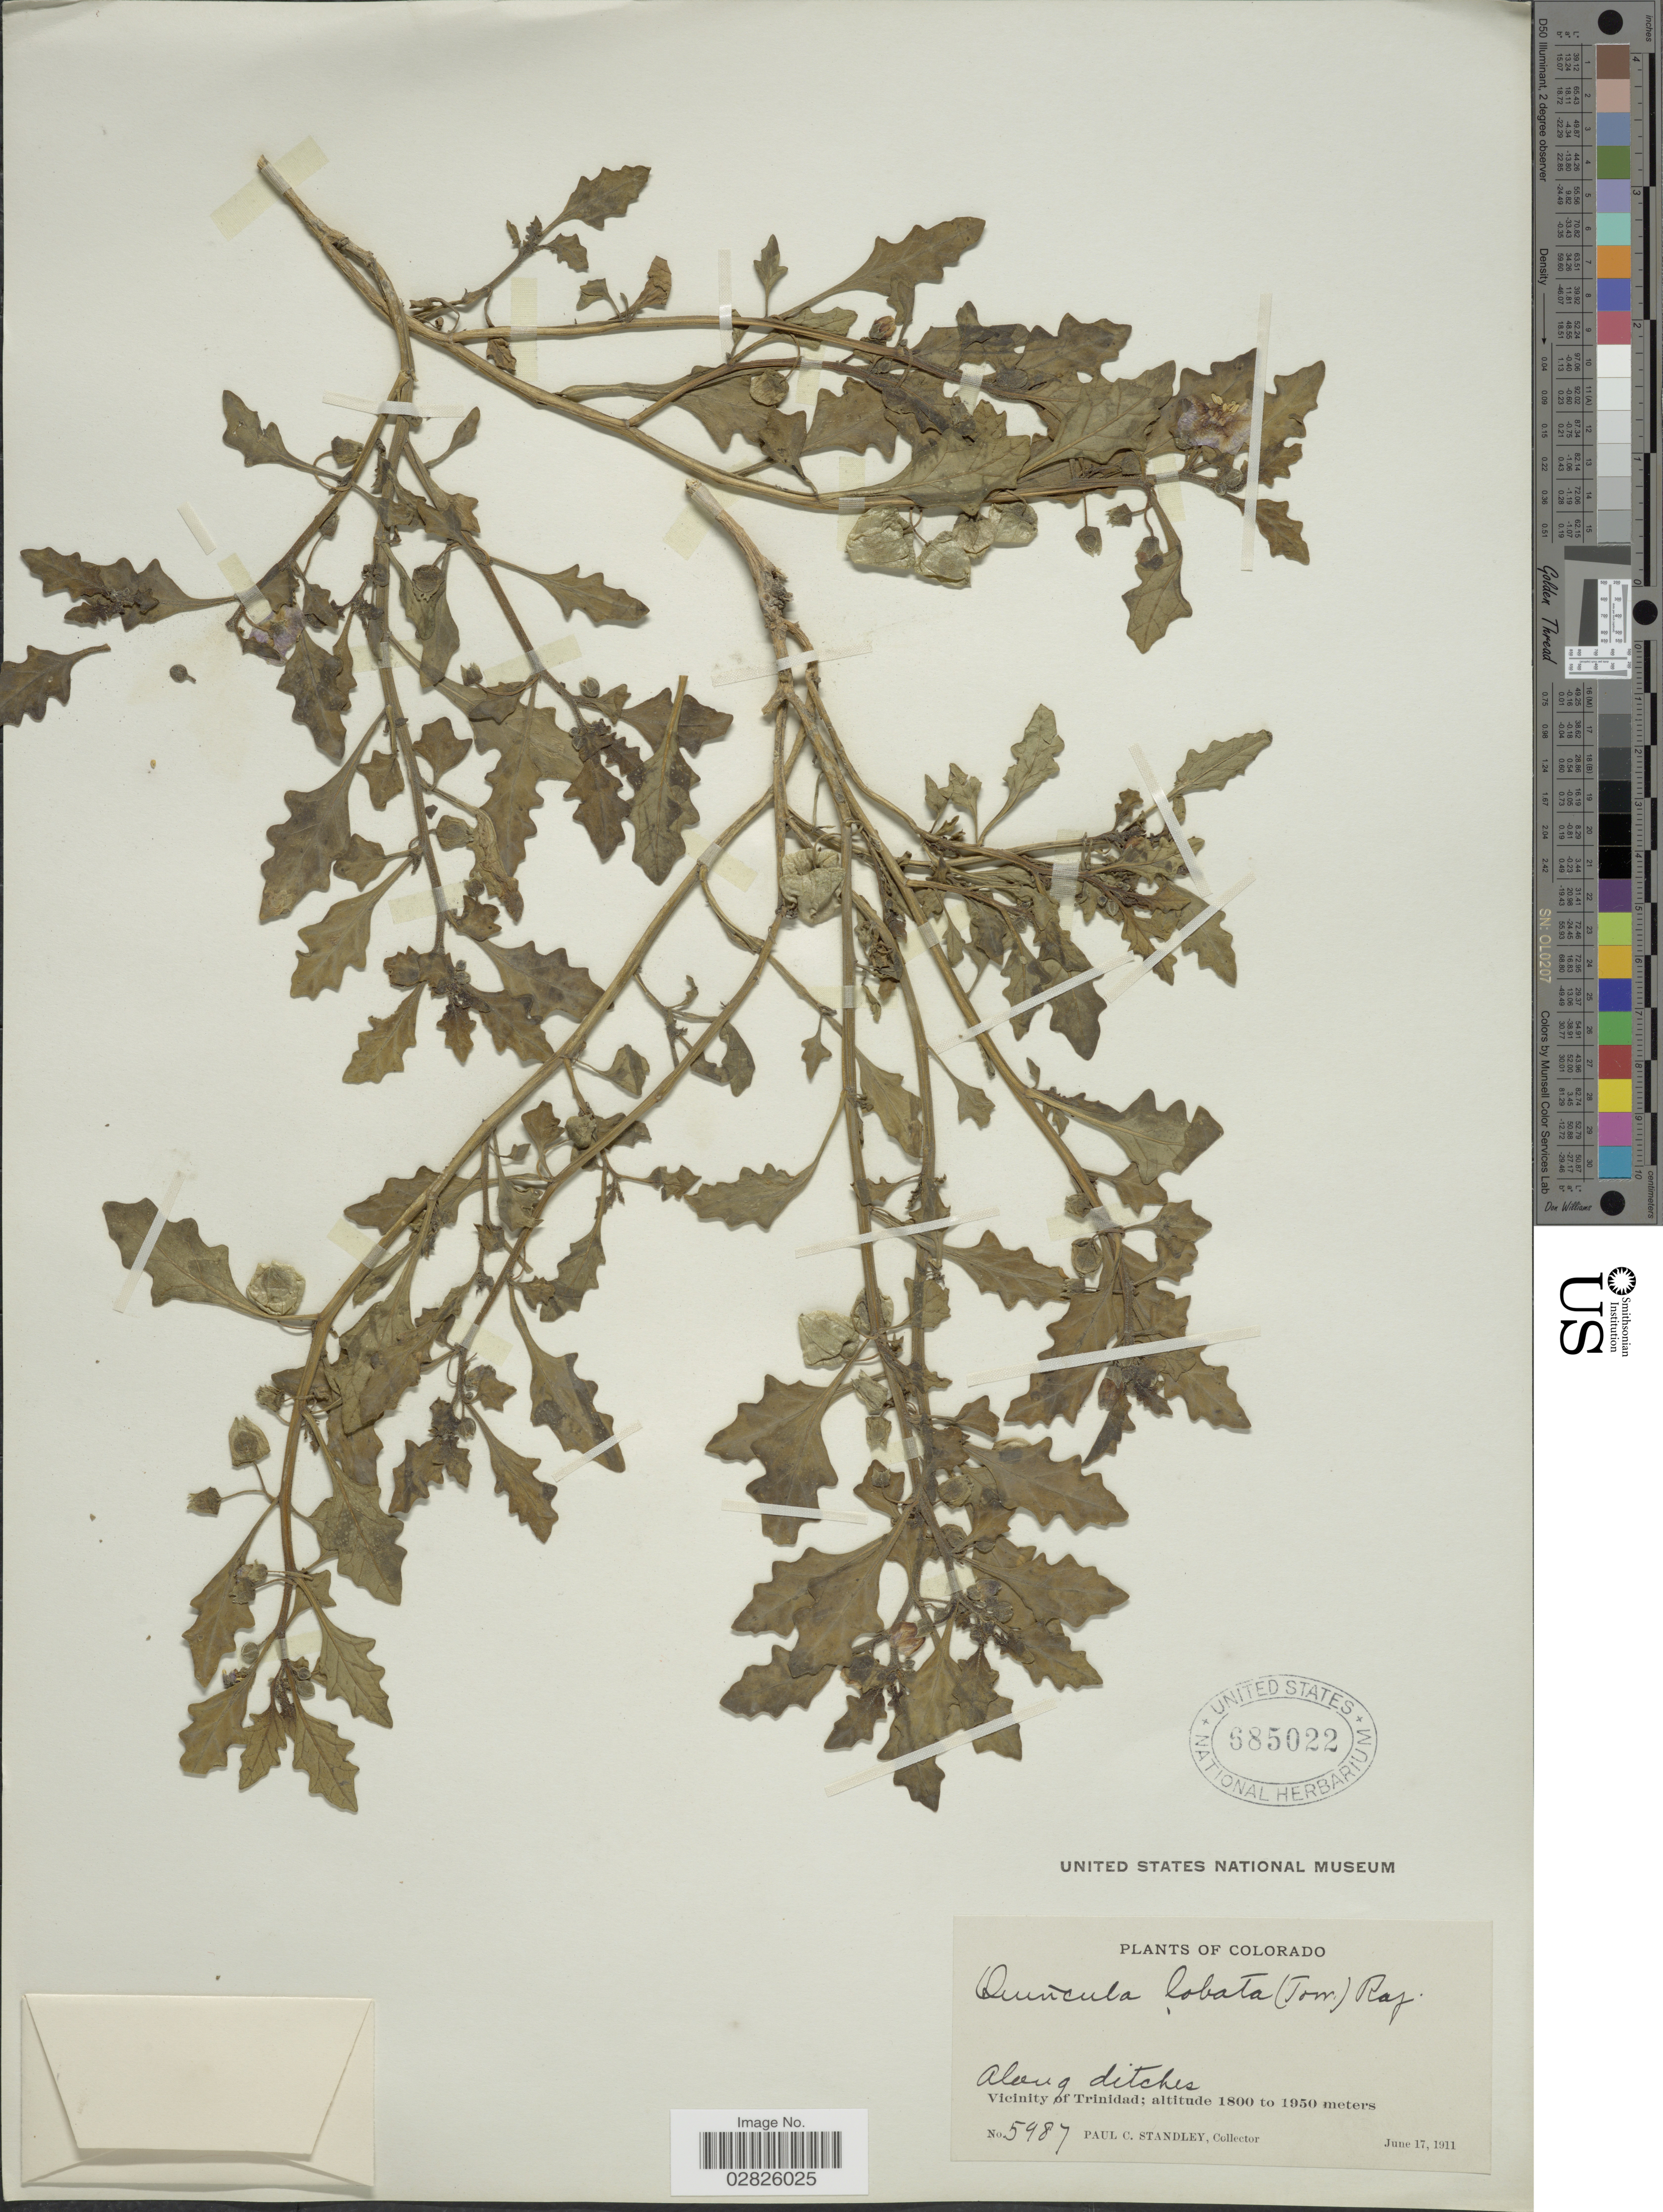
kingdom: Plantae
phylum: Tracheophyta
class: Magnoliopsida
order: Solanales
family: Solanaceae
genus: Quincula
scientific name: Quincula lobata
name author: (Torr.) Raf.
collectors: P. C. Standley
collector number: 5987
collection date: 1911-06-17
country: United States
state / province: Colorado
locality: Along ditches. Vicinity of Trinidad.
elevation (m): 1800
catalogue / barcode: US 685022